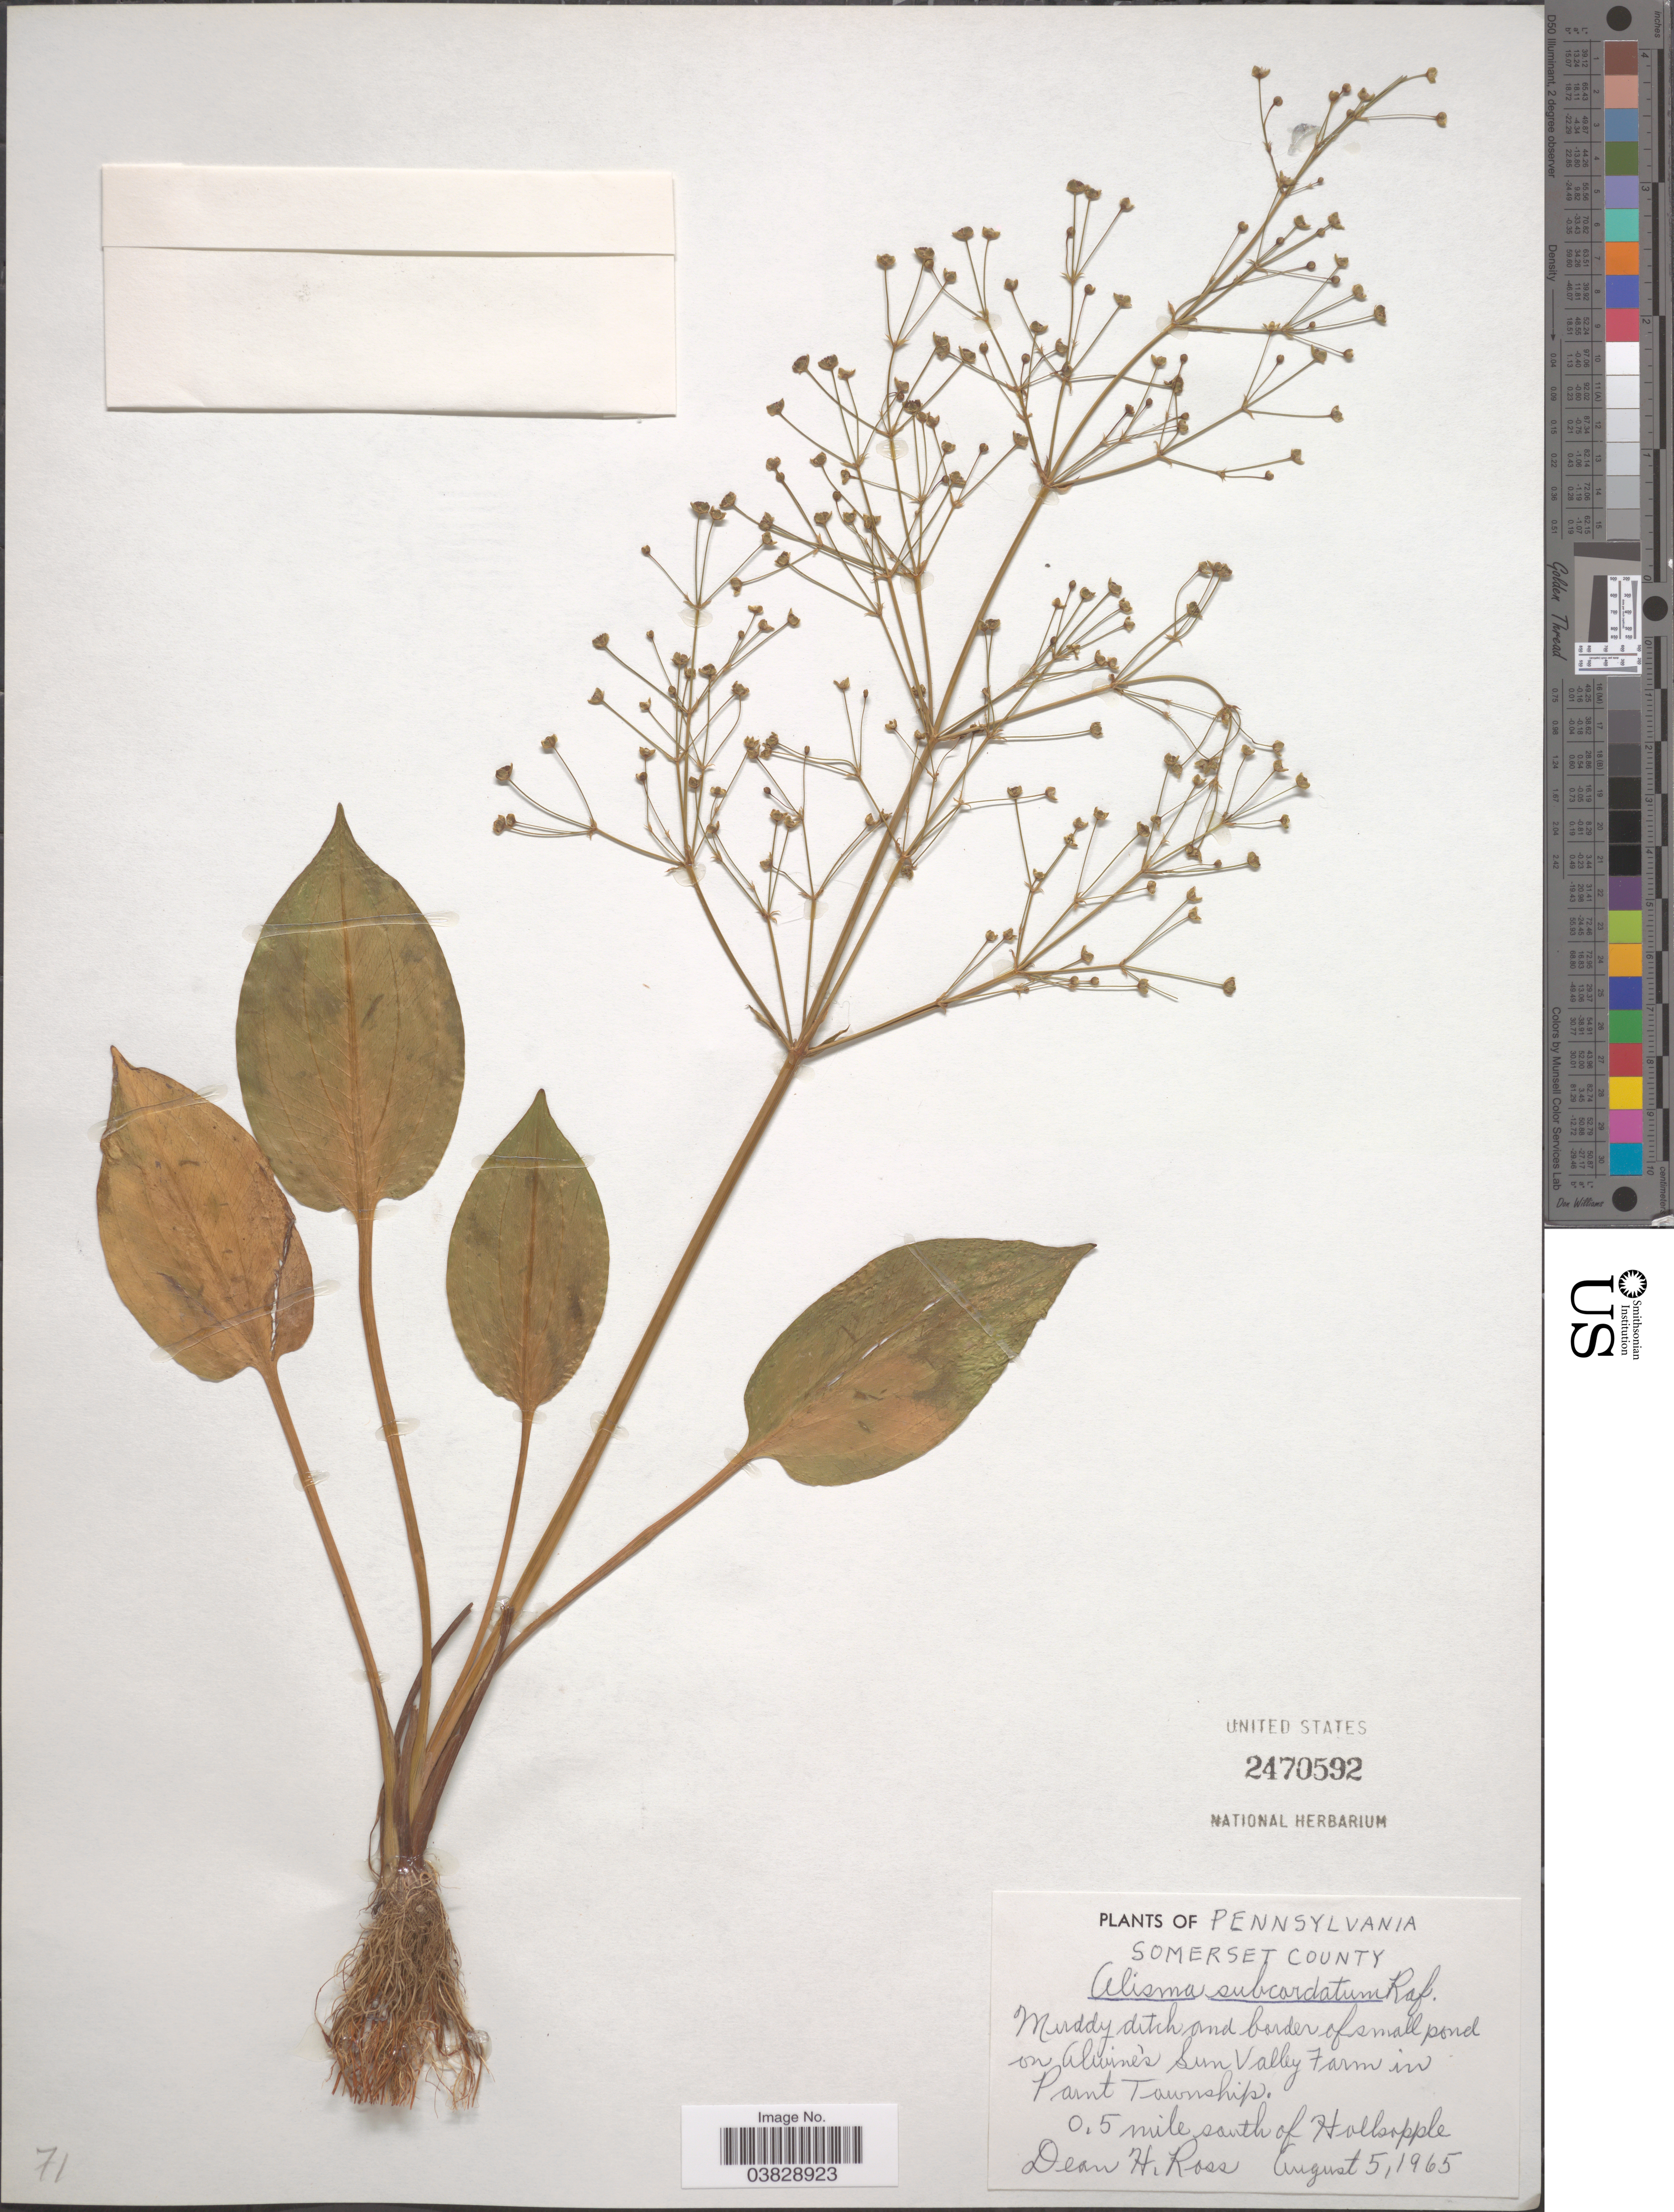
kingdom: Plantae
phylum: Tracheophyta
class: Liliopsida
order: Alismatales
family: Alismataceae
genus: Alisma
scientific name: Alisma plantago-aquatica var. parviflorum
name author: (Pursh) Torr.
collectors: D. Ross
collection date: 1965-08-05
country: United States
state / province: Pennsylvania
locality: Somerset County. Muddy ditch and border of small pond on Aluune's [interpreted] Sun Valley Farm in Paint Township, 0,5 mile south of Hollsopple.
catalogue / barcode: US 2470592